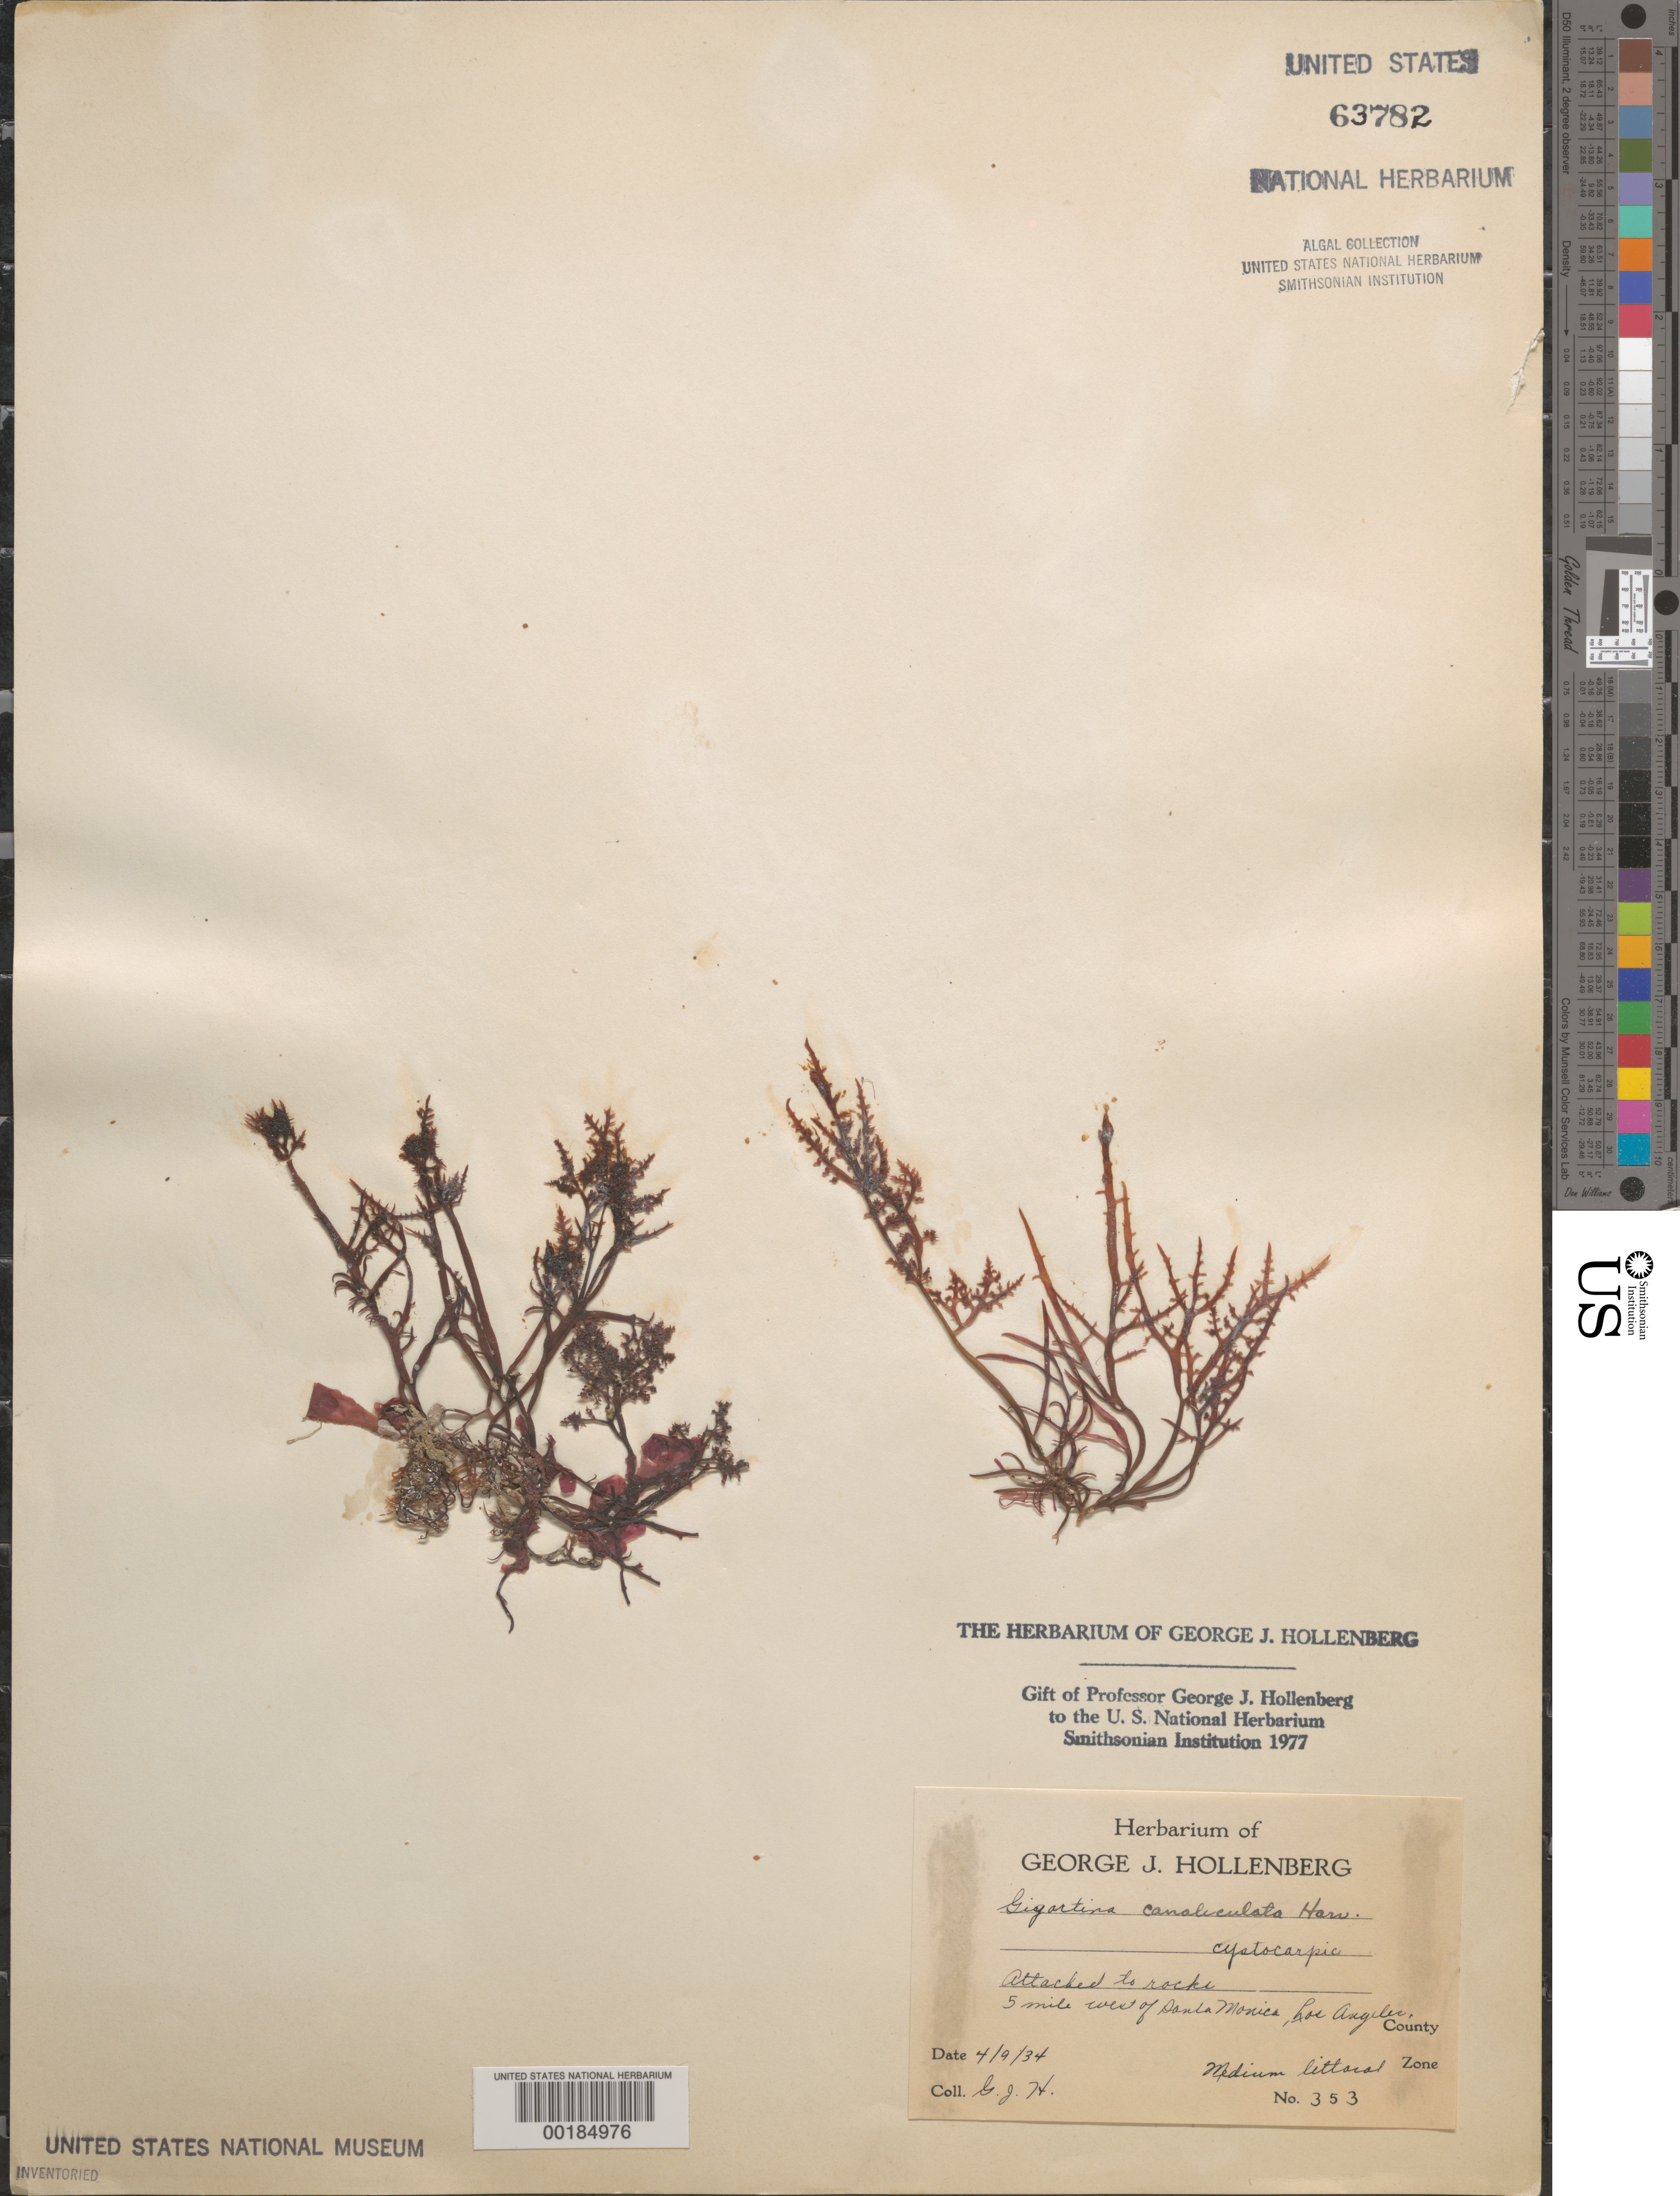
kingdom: Plantae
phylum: Rhodophyta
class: Florideophyceae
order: Gigartinales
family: Gigartinaceae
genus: Chondracanthus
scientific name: Chondracanthus canaliculatus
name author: (Harv.) Guiry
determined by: Algae name updating Project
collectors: G. Hollenberg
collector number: GJH 353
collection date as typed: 09 Apr 1934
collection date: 1934-04-09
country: United States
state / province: California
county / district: Los Angeles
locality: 5 miles west of Santa Monica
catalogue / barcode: US 63782